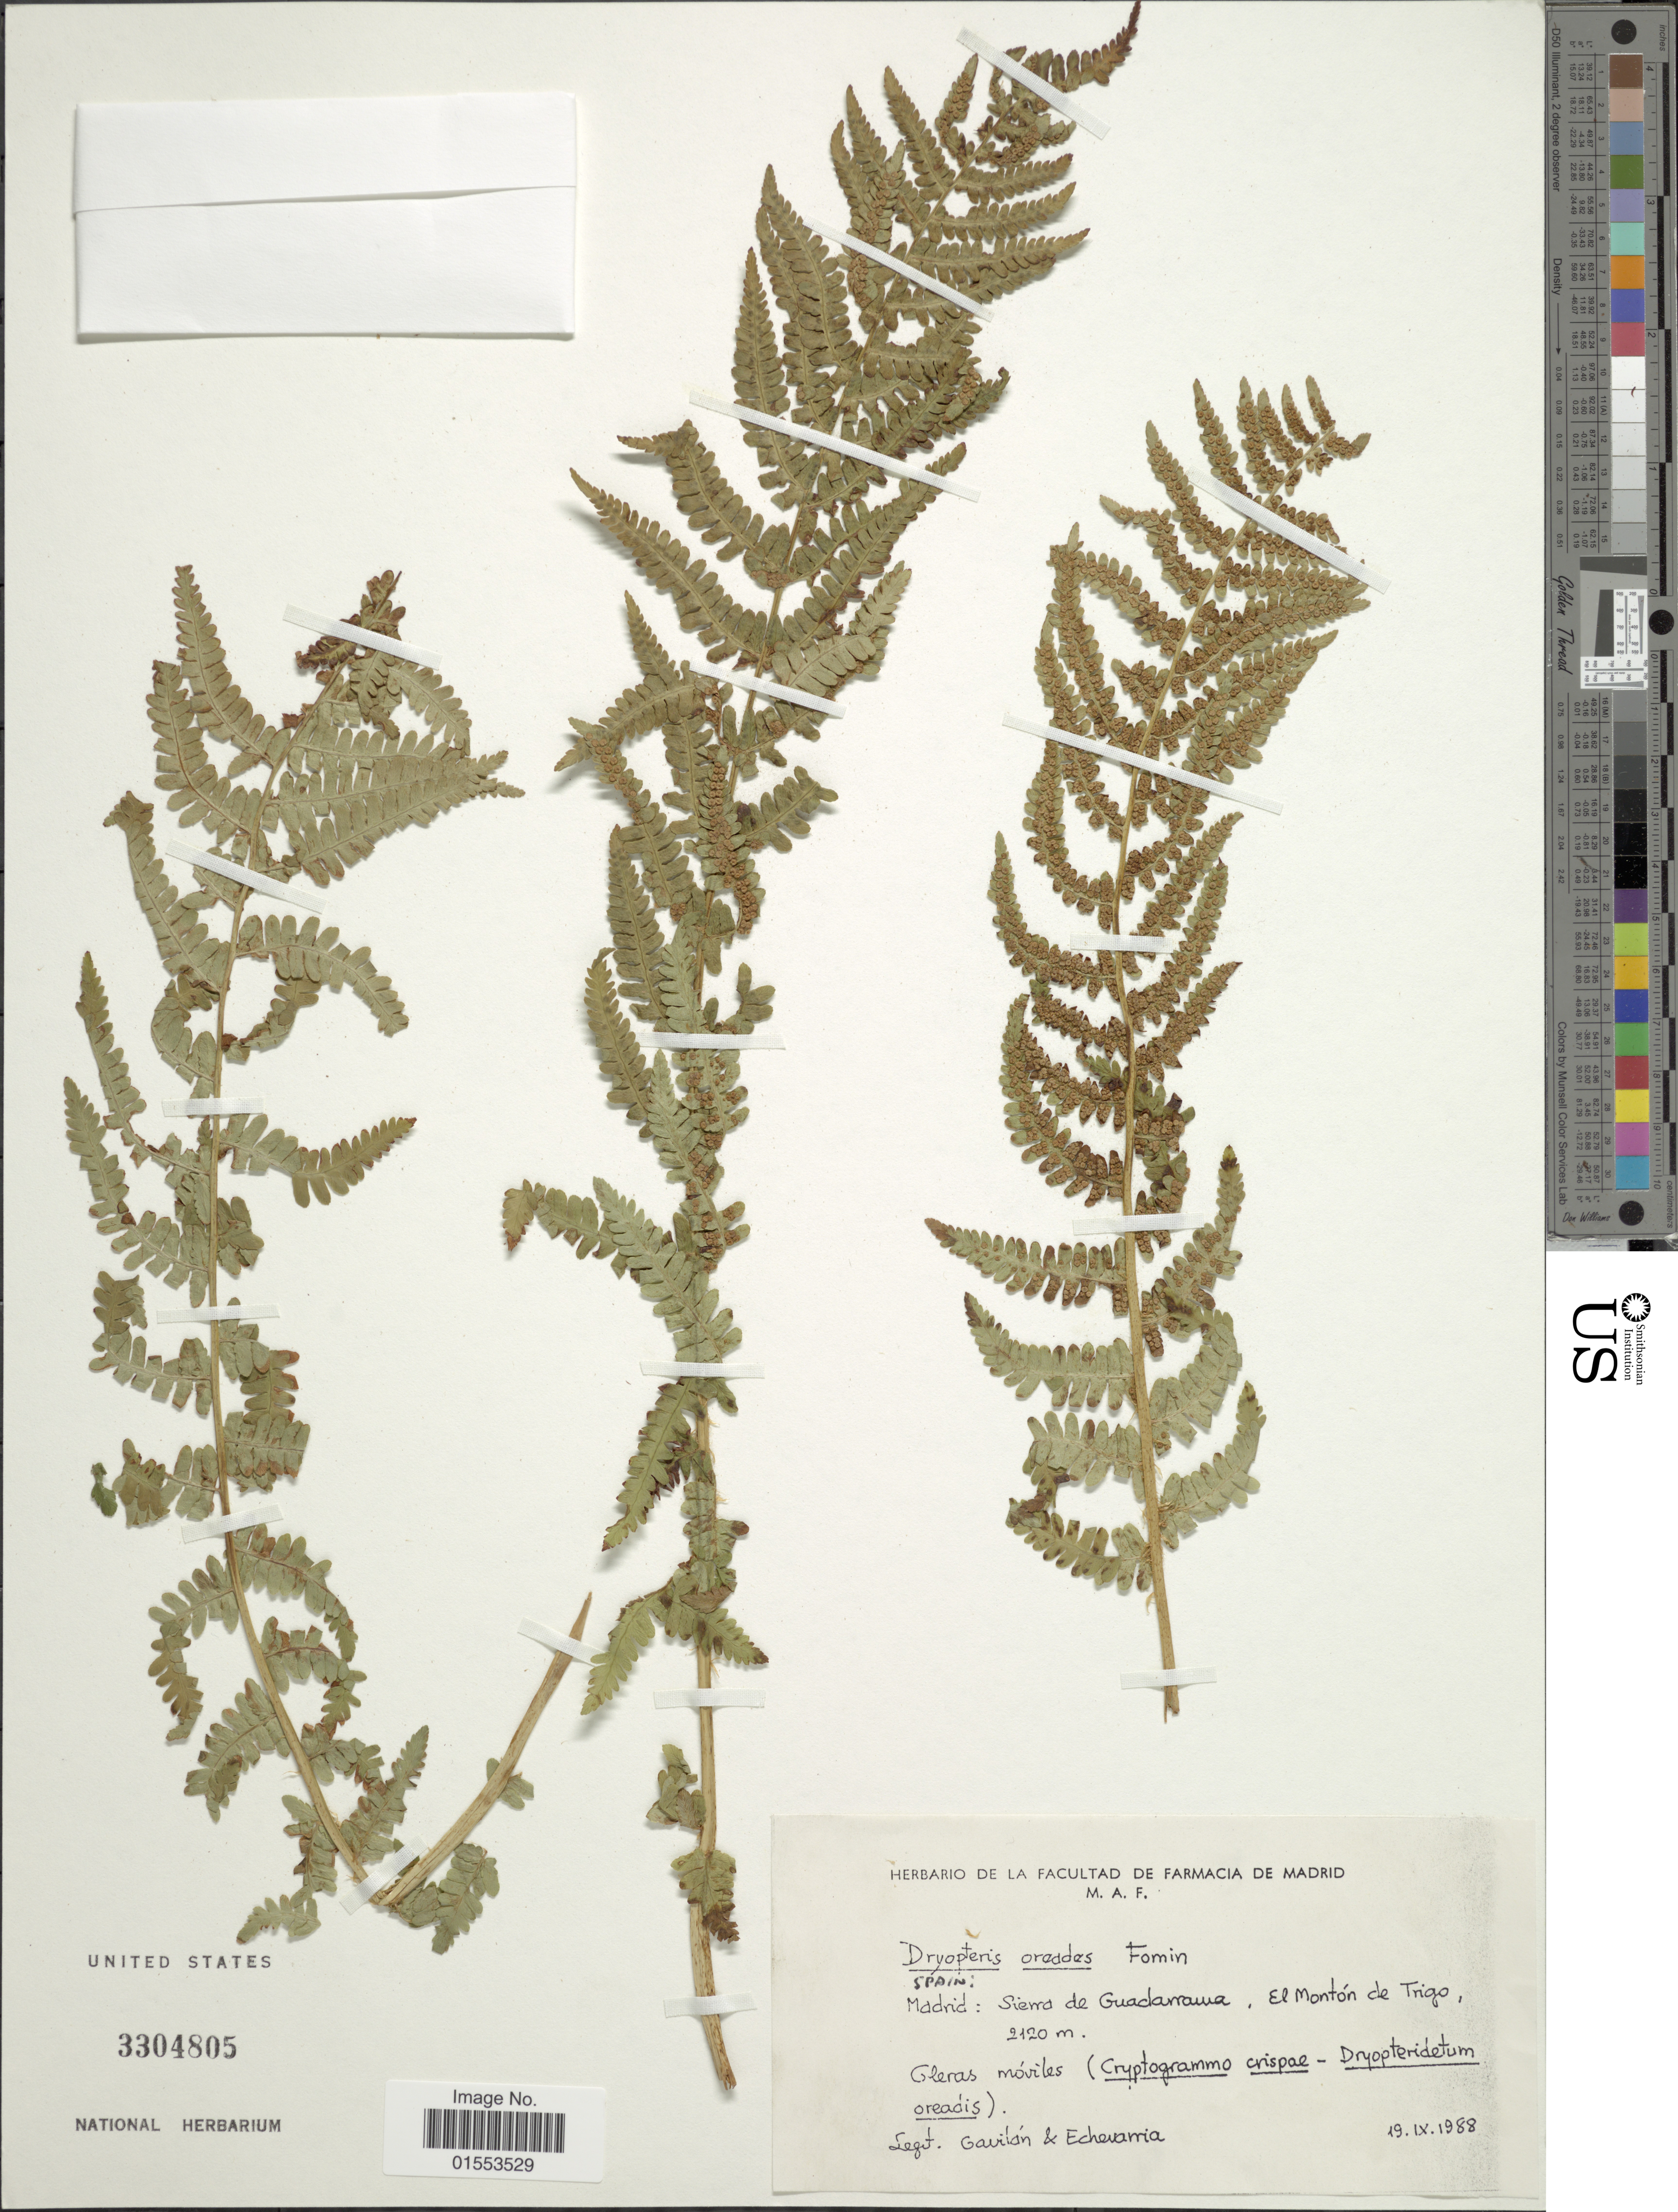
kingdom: Plantae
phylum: Tracheophyta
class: Polypodiopsida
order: Polypodiales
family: Dryopteridaceae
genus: Dryopteris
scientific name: Dryopteris oreades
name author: Fomin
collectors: Gavilán & Echevarria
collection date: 1988-09-19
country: Spain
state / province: Madrid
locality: Madrid: Sierra de Guadarrawa, El Monton de Trigo.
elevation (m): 2120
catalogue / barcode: US 3304805